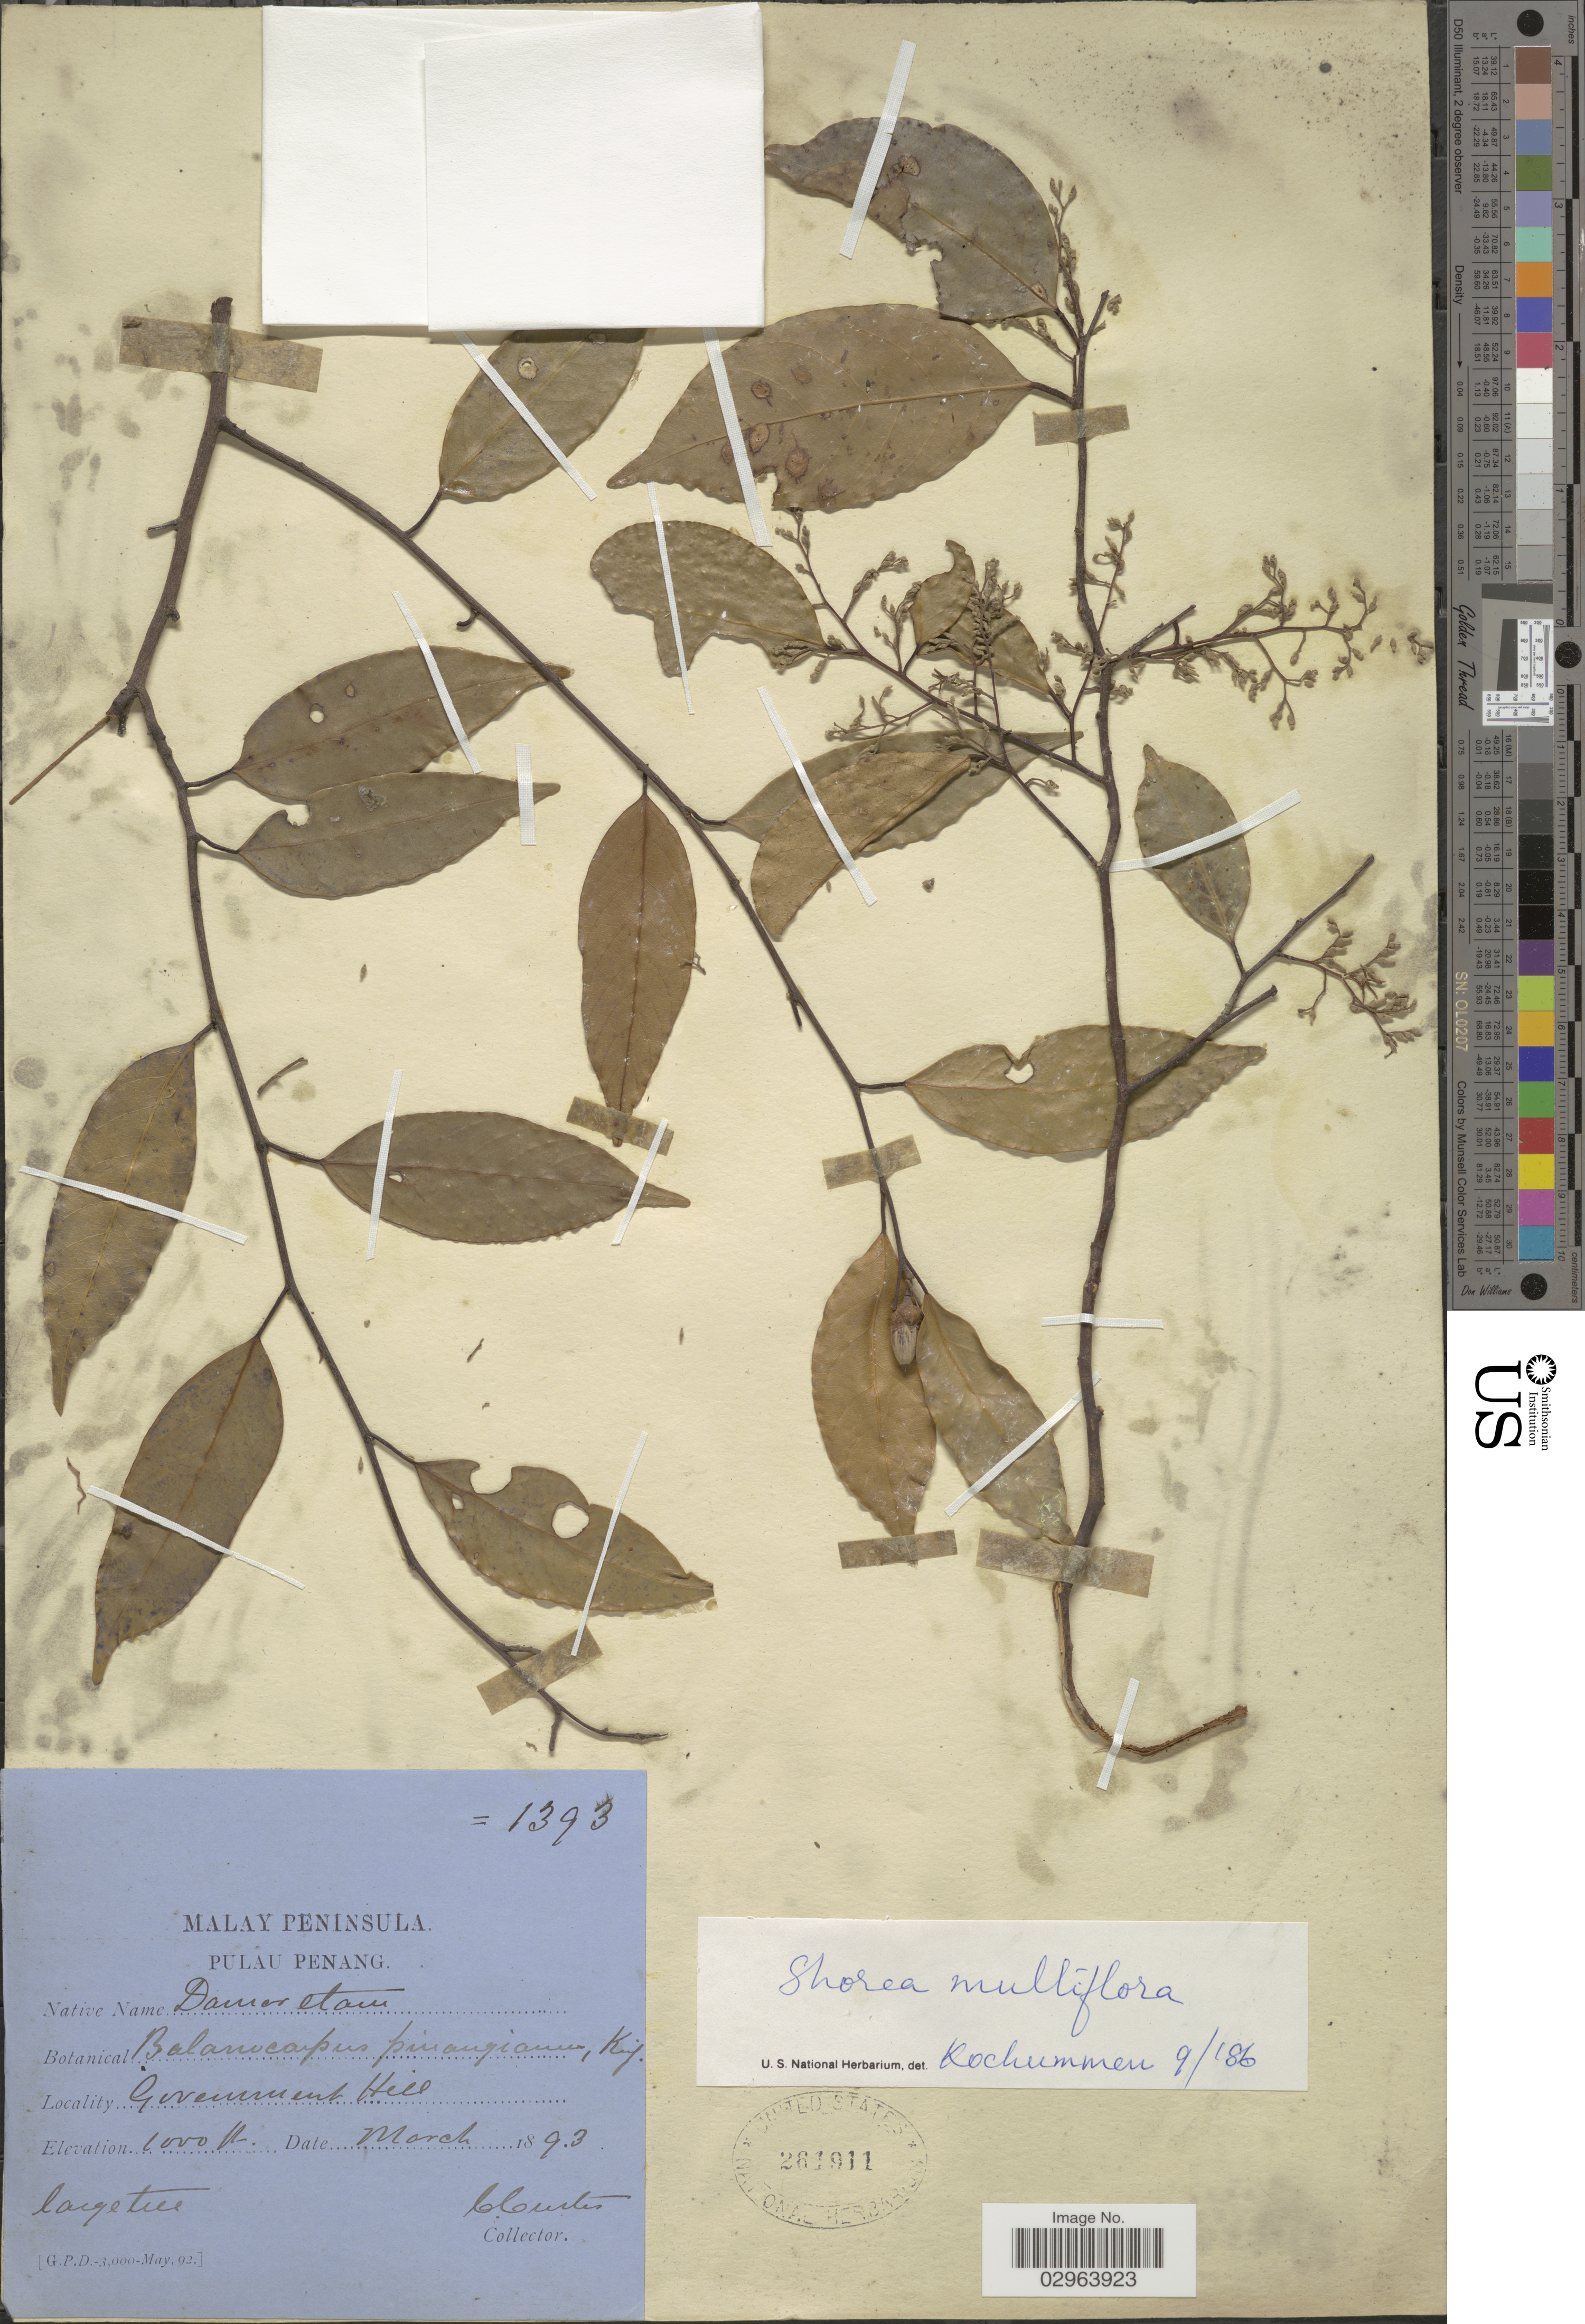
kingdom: Plantae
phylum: Tracheophyta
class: Magnoliopsida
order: Malvales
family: Dipterocarpaceae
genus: Richetia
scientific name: Richetia multiflora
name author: (Burck) P.S. Ashton & J. Heck.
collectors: C. Curtis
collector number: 1393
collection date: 1893-03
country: Malaysia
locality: Malay Peninsula, Pulau Penang. Government Hill.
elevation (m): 305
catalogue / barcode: US 261911